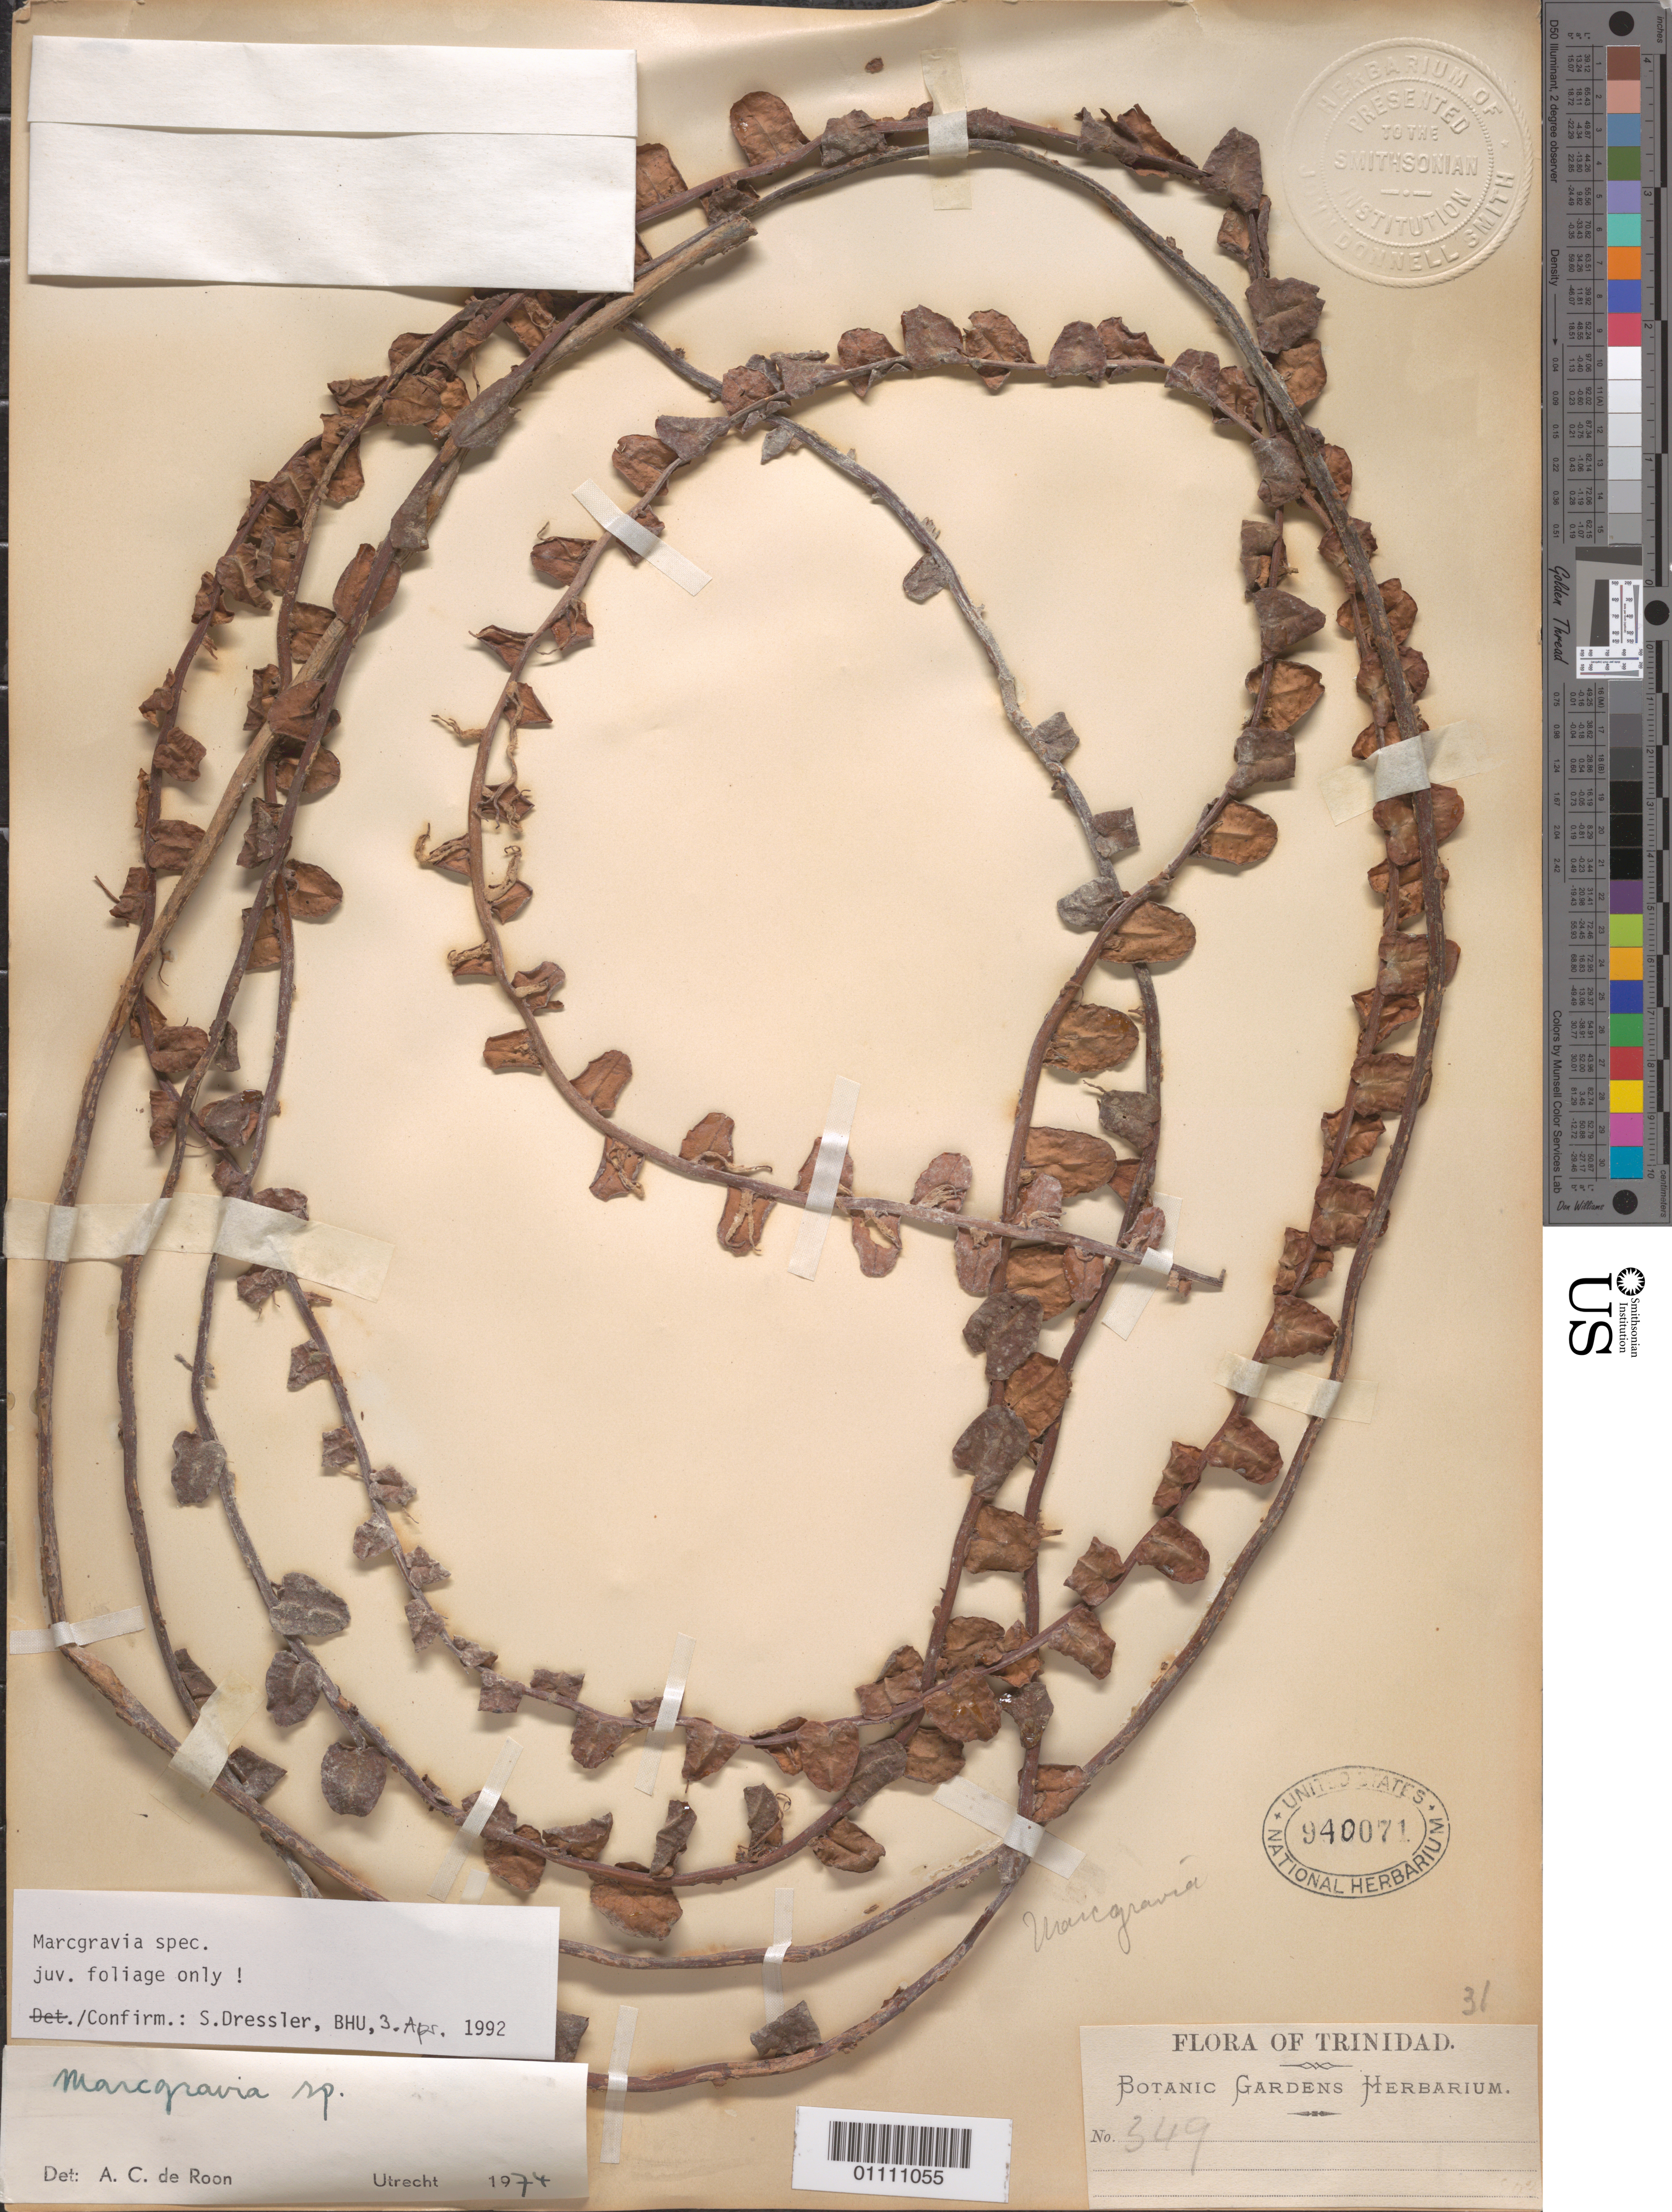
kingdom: Plantae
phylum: Tracheophyta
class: Magnoliopsida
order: Ericales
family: Marcgraviaceae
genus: Marcgravia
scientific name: Marcgravia sp.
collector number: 349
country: Trinidad and Tobago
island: Trinidad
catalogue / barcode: US 940071